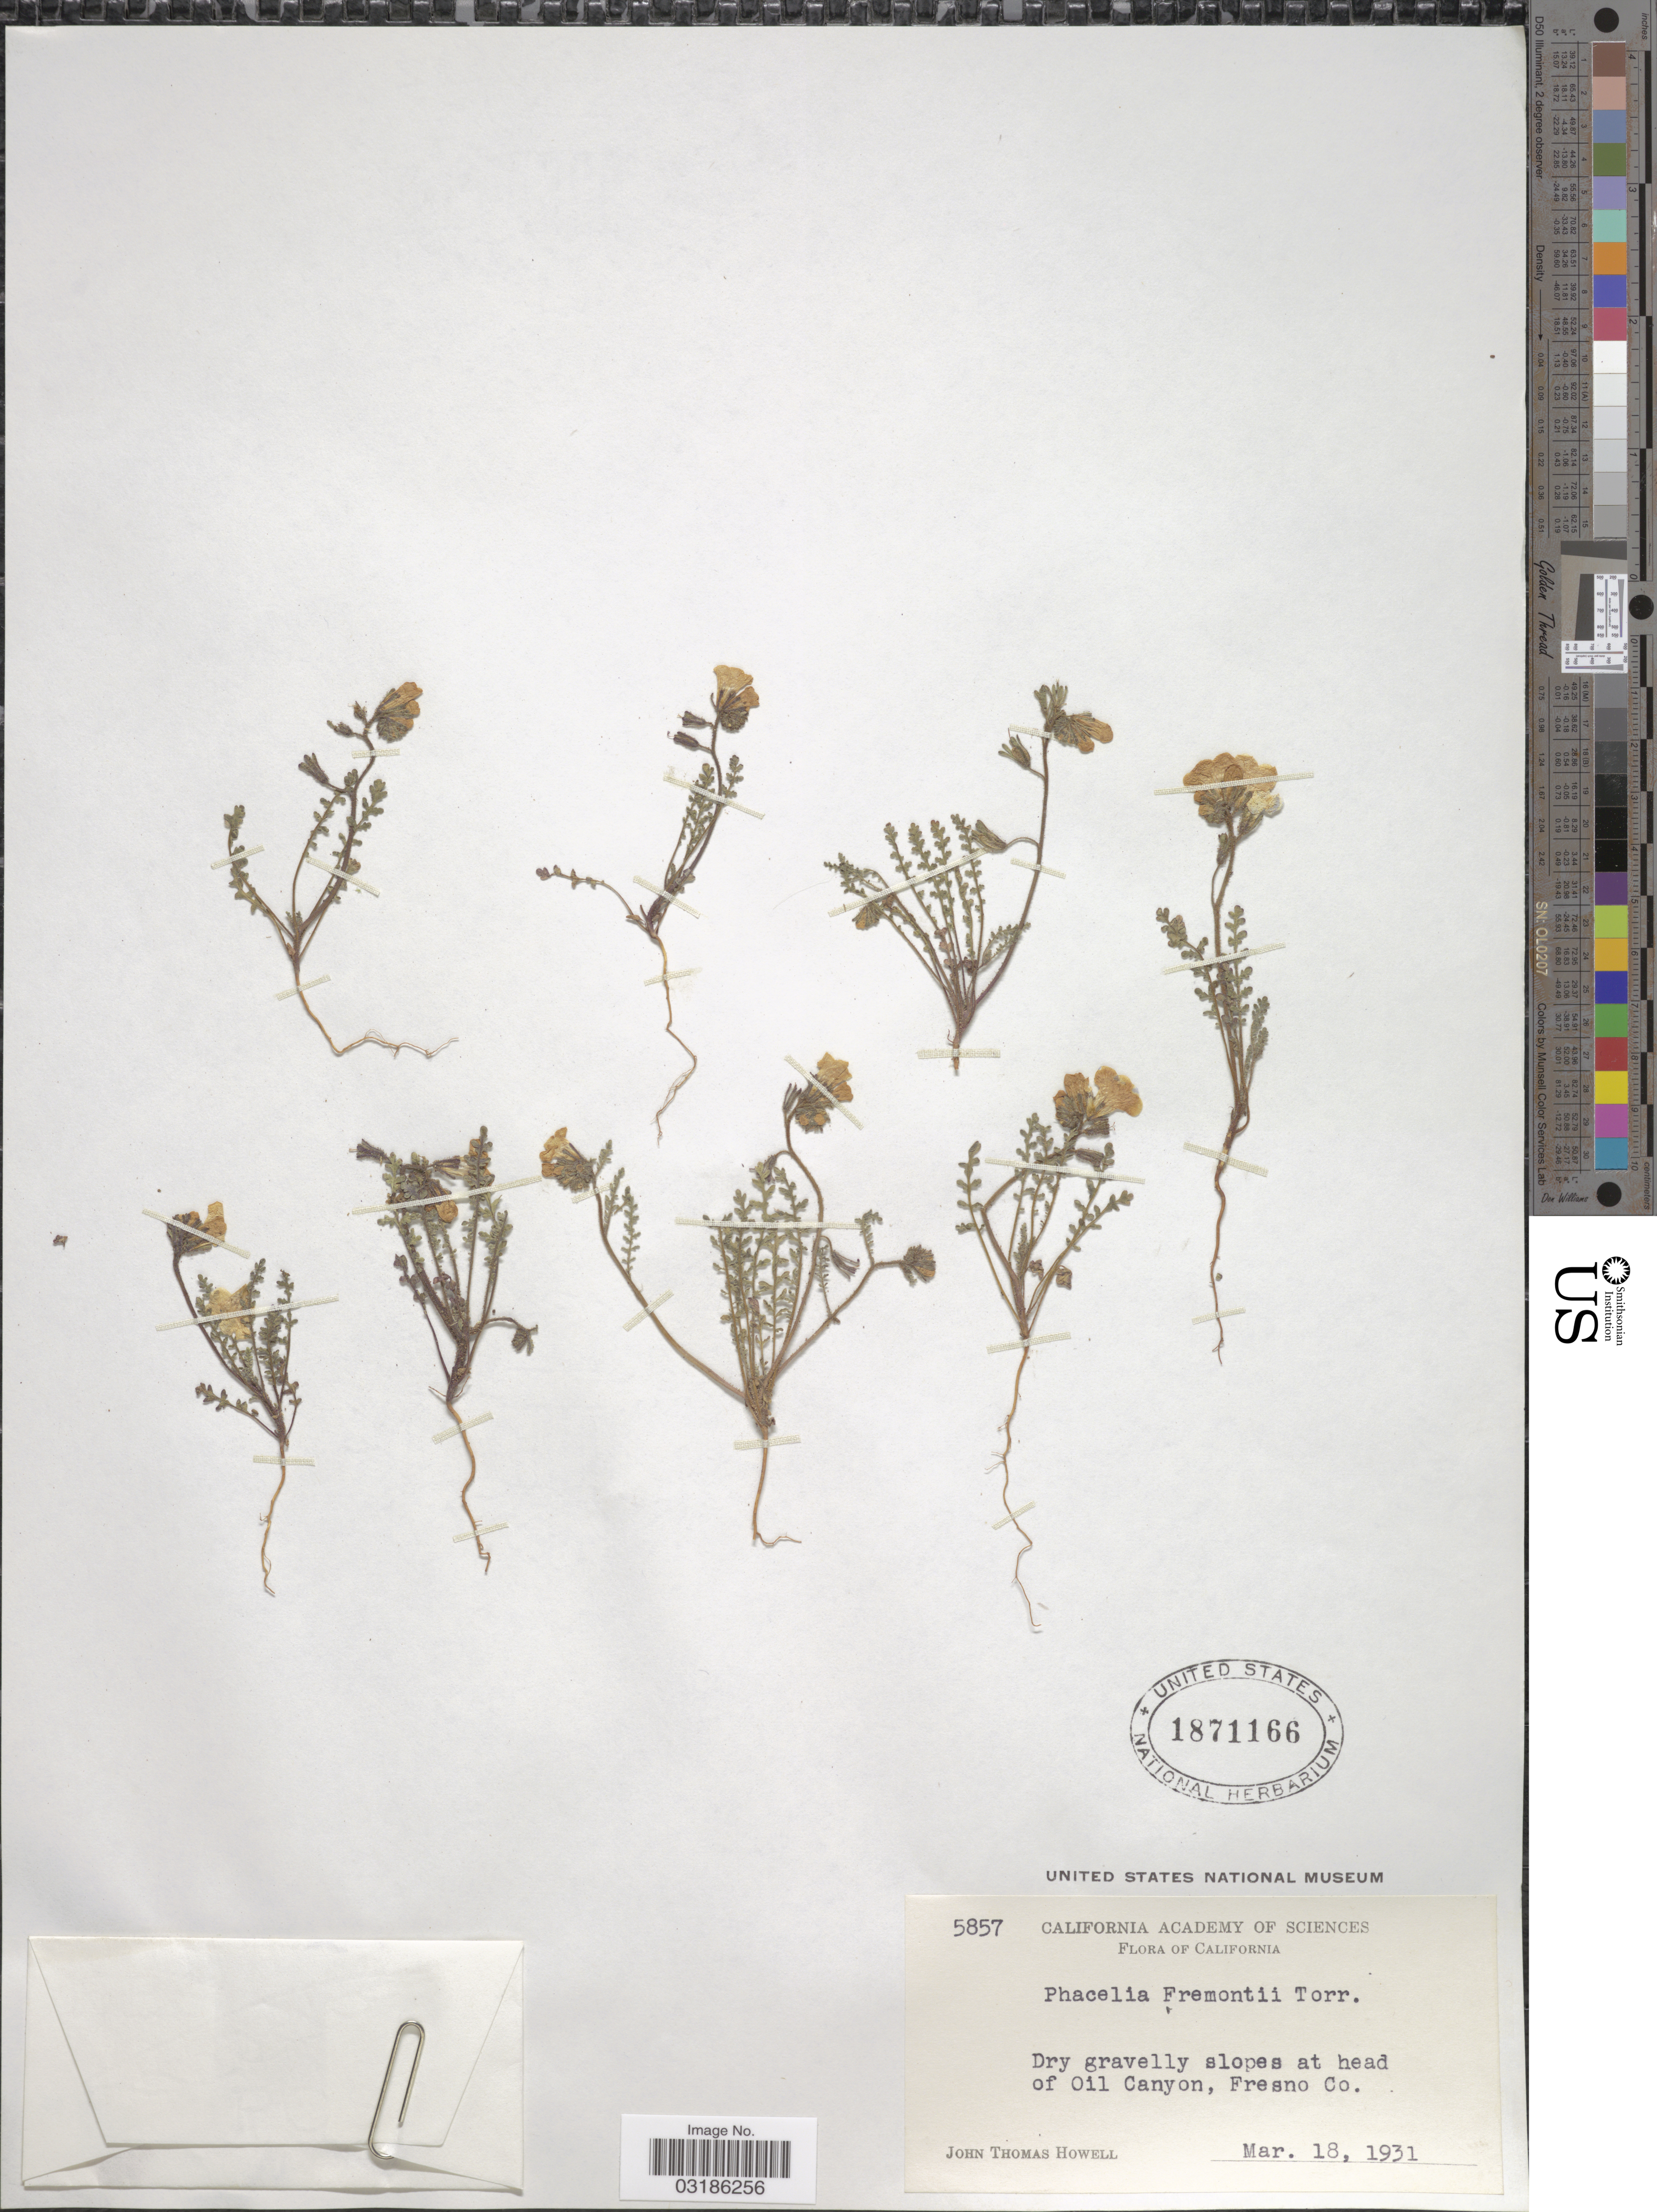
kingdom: Plantae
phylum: Tracheophyta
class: Magnoliopsida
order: Boraginales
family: Hydrophyllaceae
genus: Phacelia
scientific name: Phacelia fremontii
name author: Torr.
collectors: J. T. Howell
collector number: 5857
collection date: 1931-03-18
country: United States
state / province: California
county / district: Fresno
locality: Dry gravelly slopes at head of Oil Canyon, Fresno Co.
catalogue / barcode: US 1871166